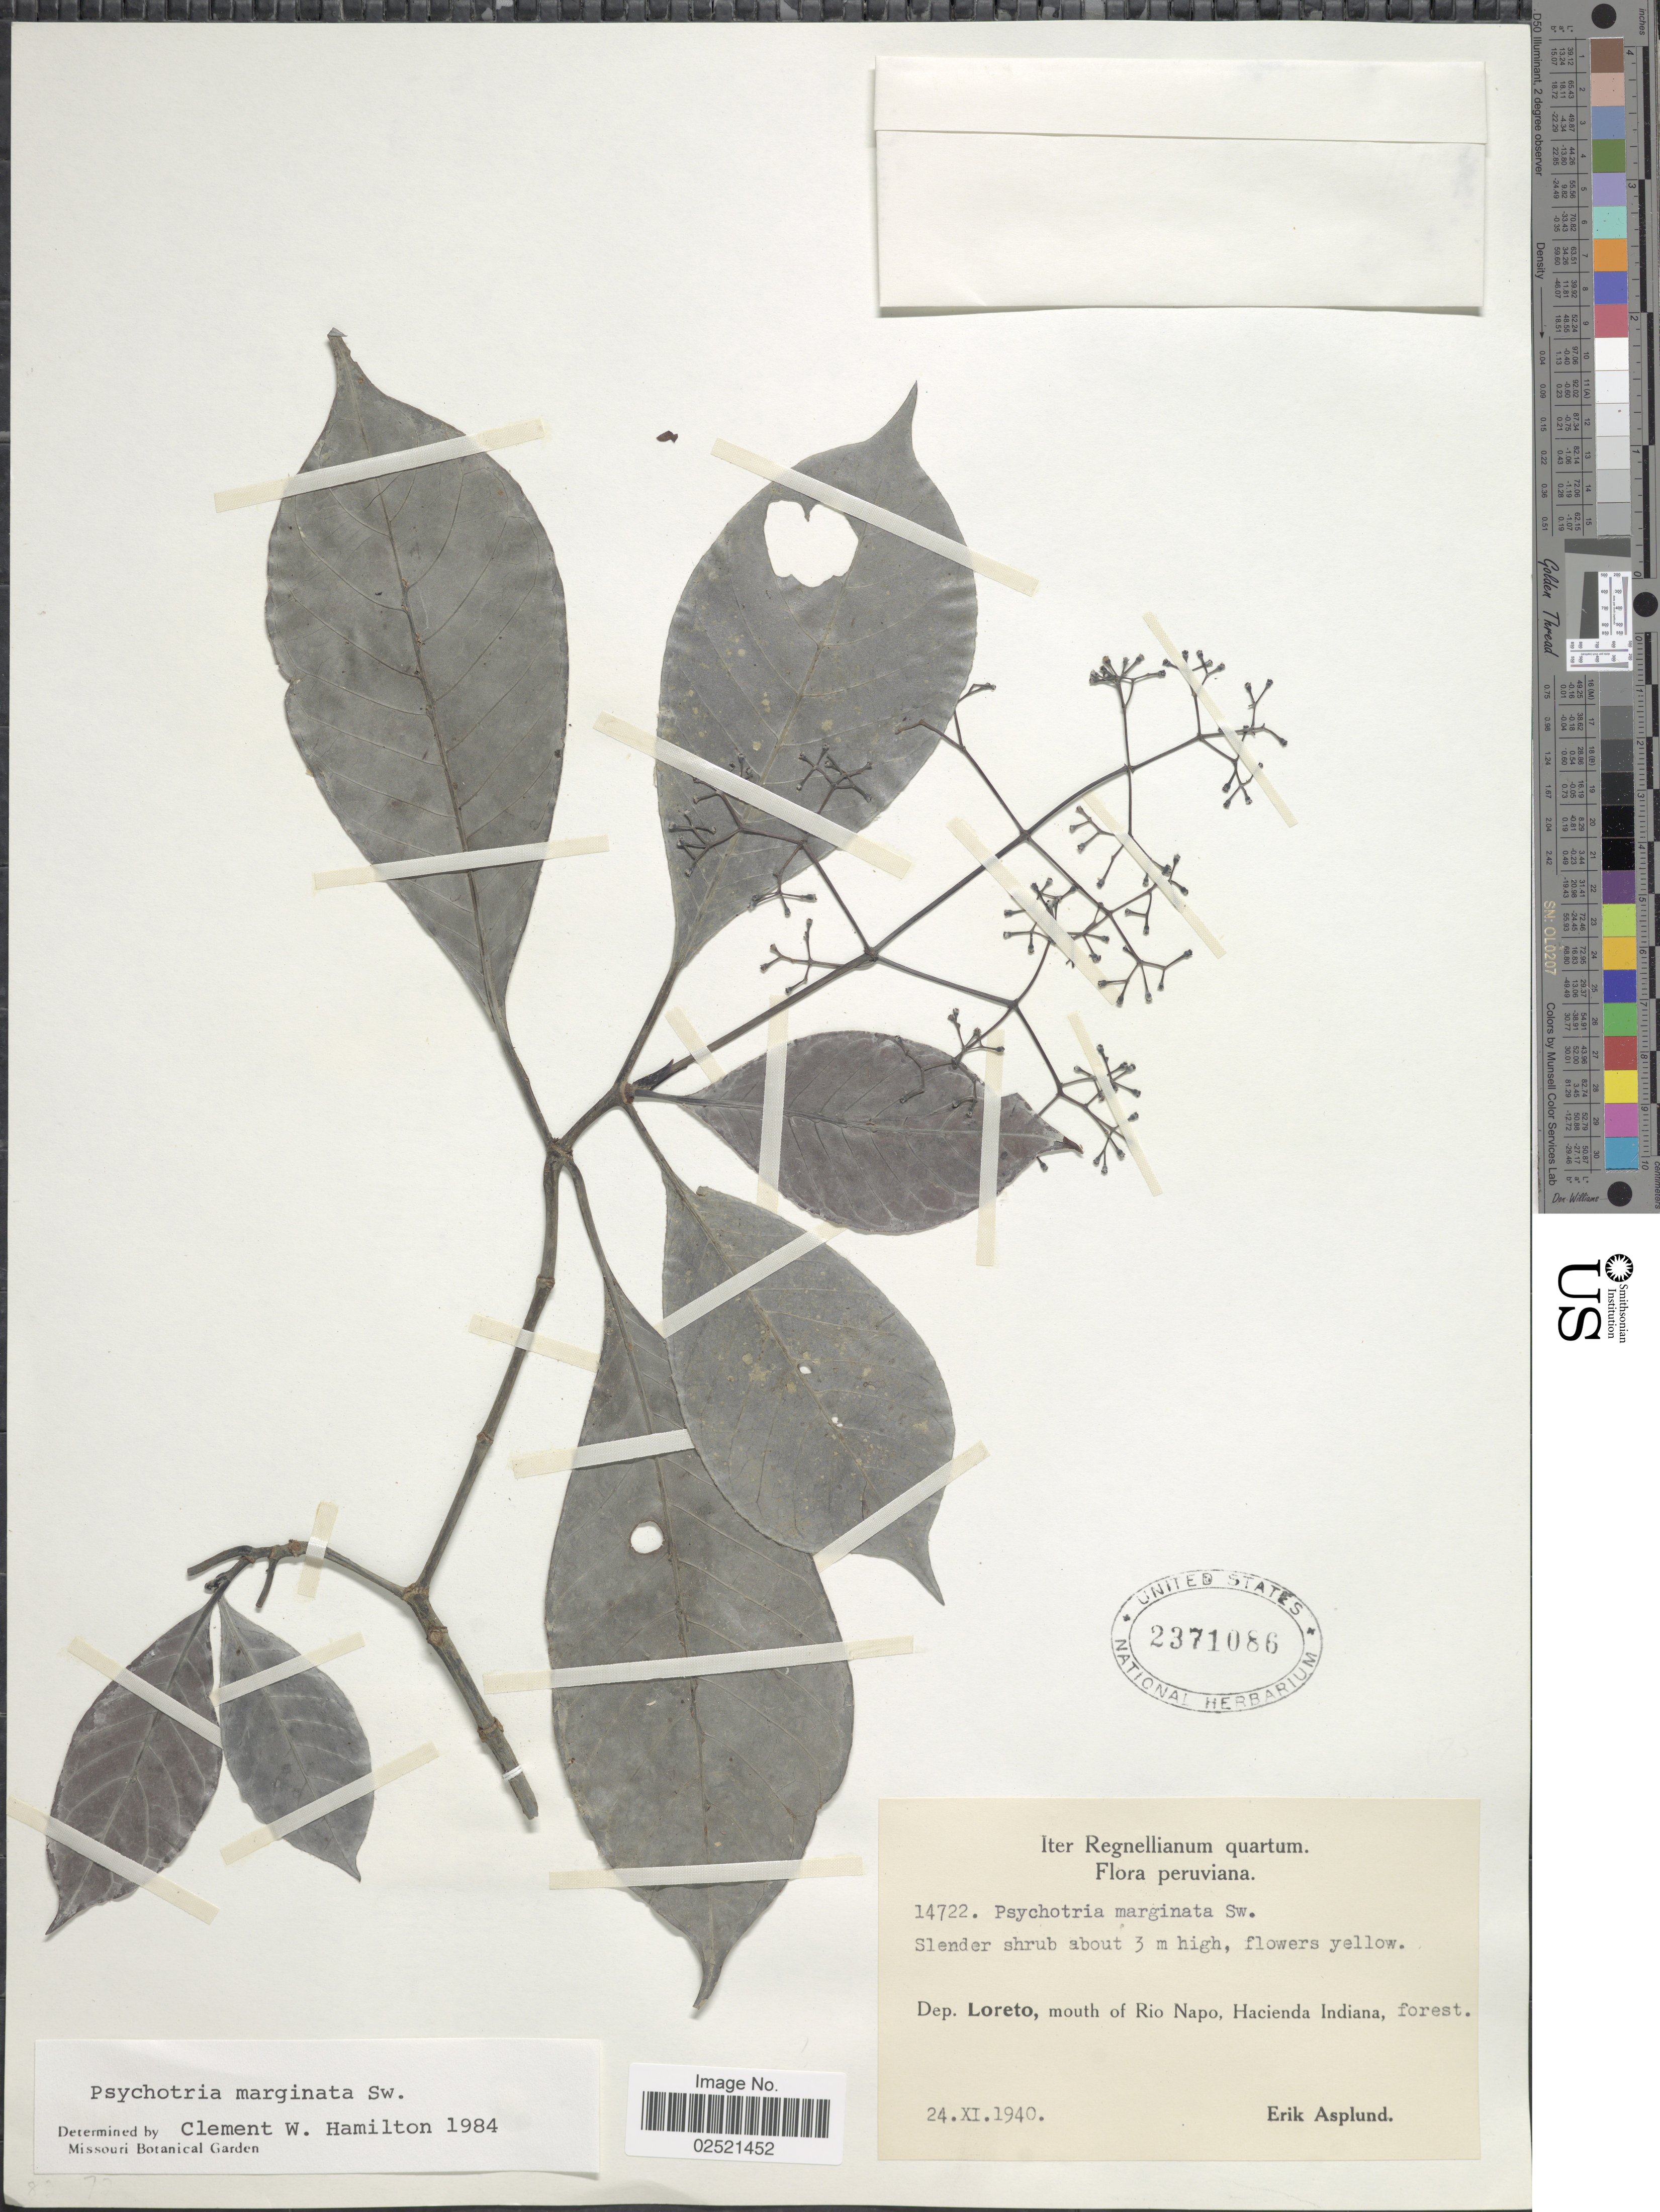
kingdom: Plantae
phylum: Tracheophyta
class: Magnoliopsida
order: Gentianales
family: Rubiaceae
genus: Psychotria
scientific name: Psychotria marginata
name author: Sw.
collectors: E. Asplund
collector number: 14722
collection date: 1940-11-24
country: Peru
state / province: Loreto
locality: Iter Regnellianum quartum, peruviana, mouth of Rio Napo, Hacienda Indiana, forest.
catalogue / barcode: US 2371086